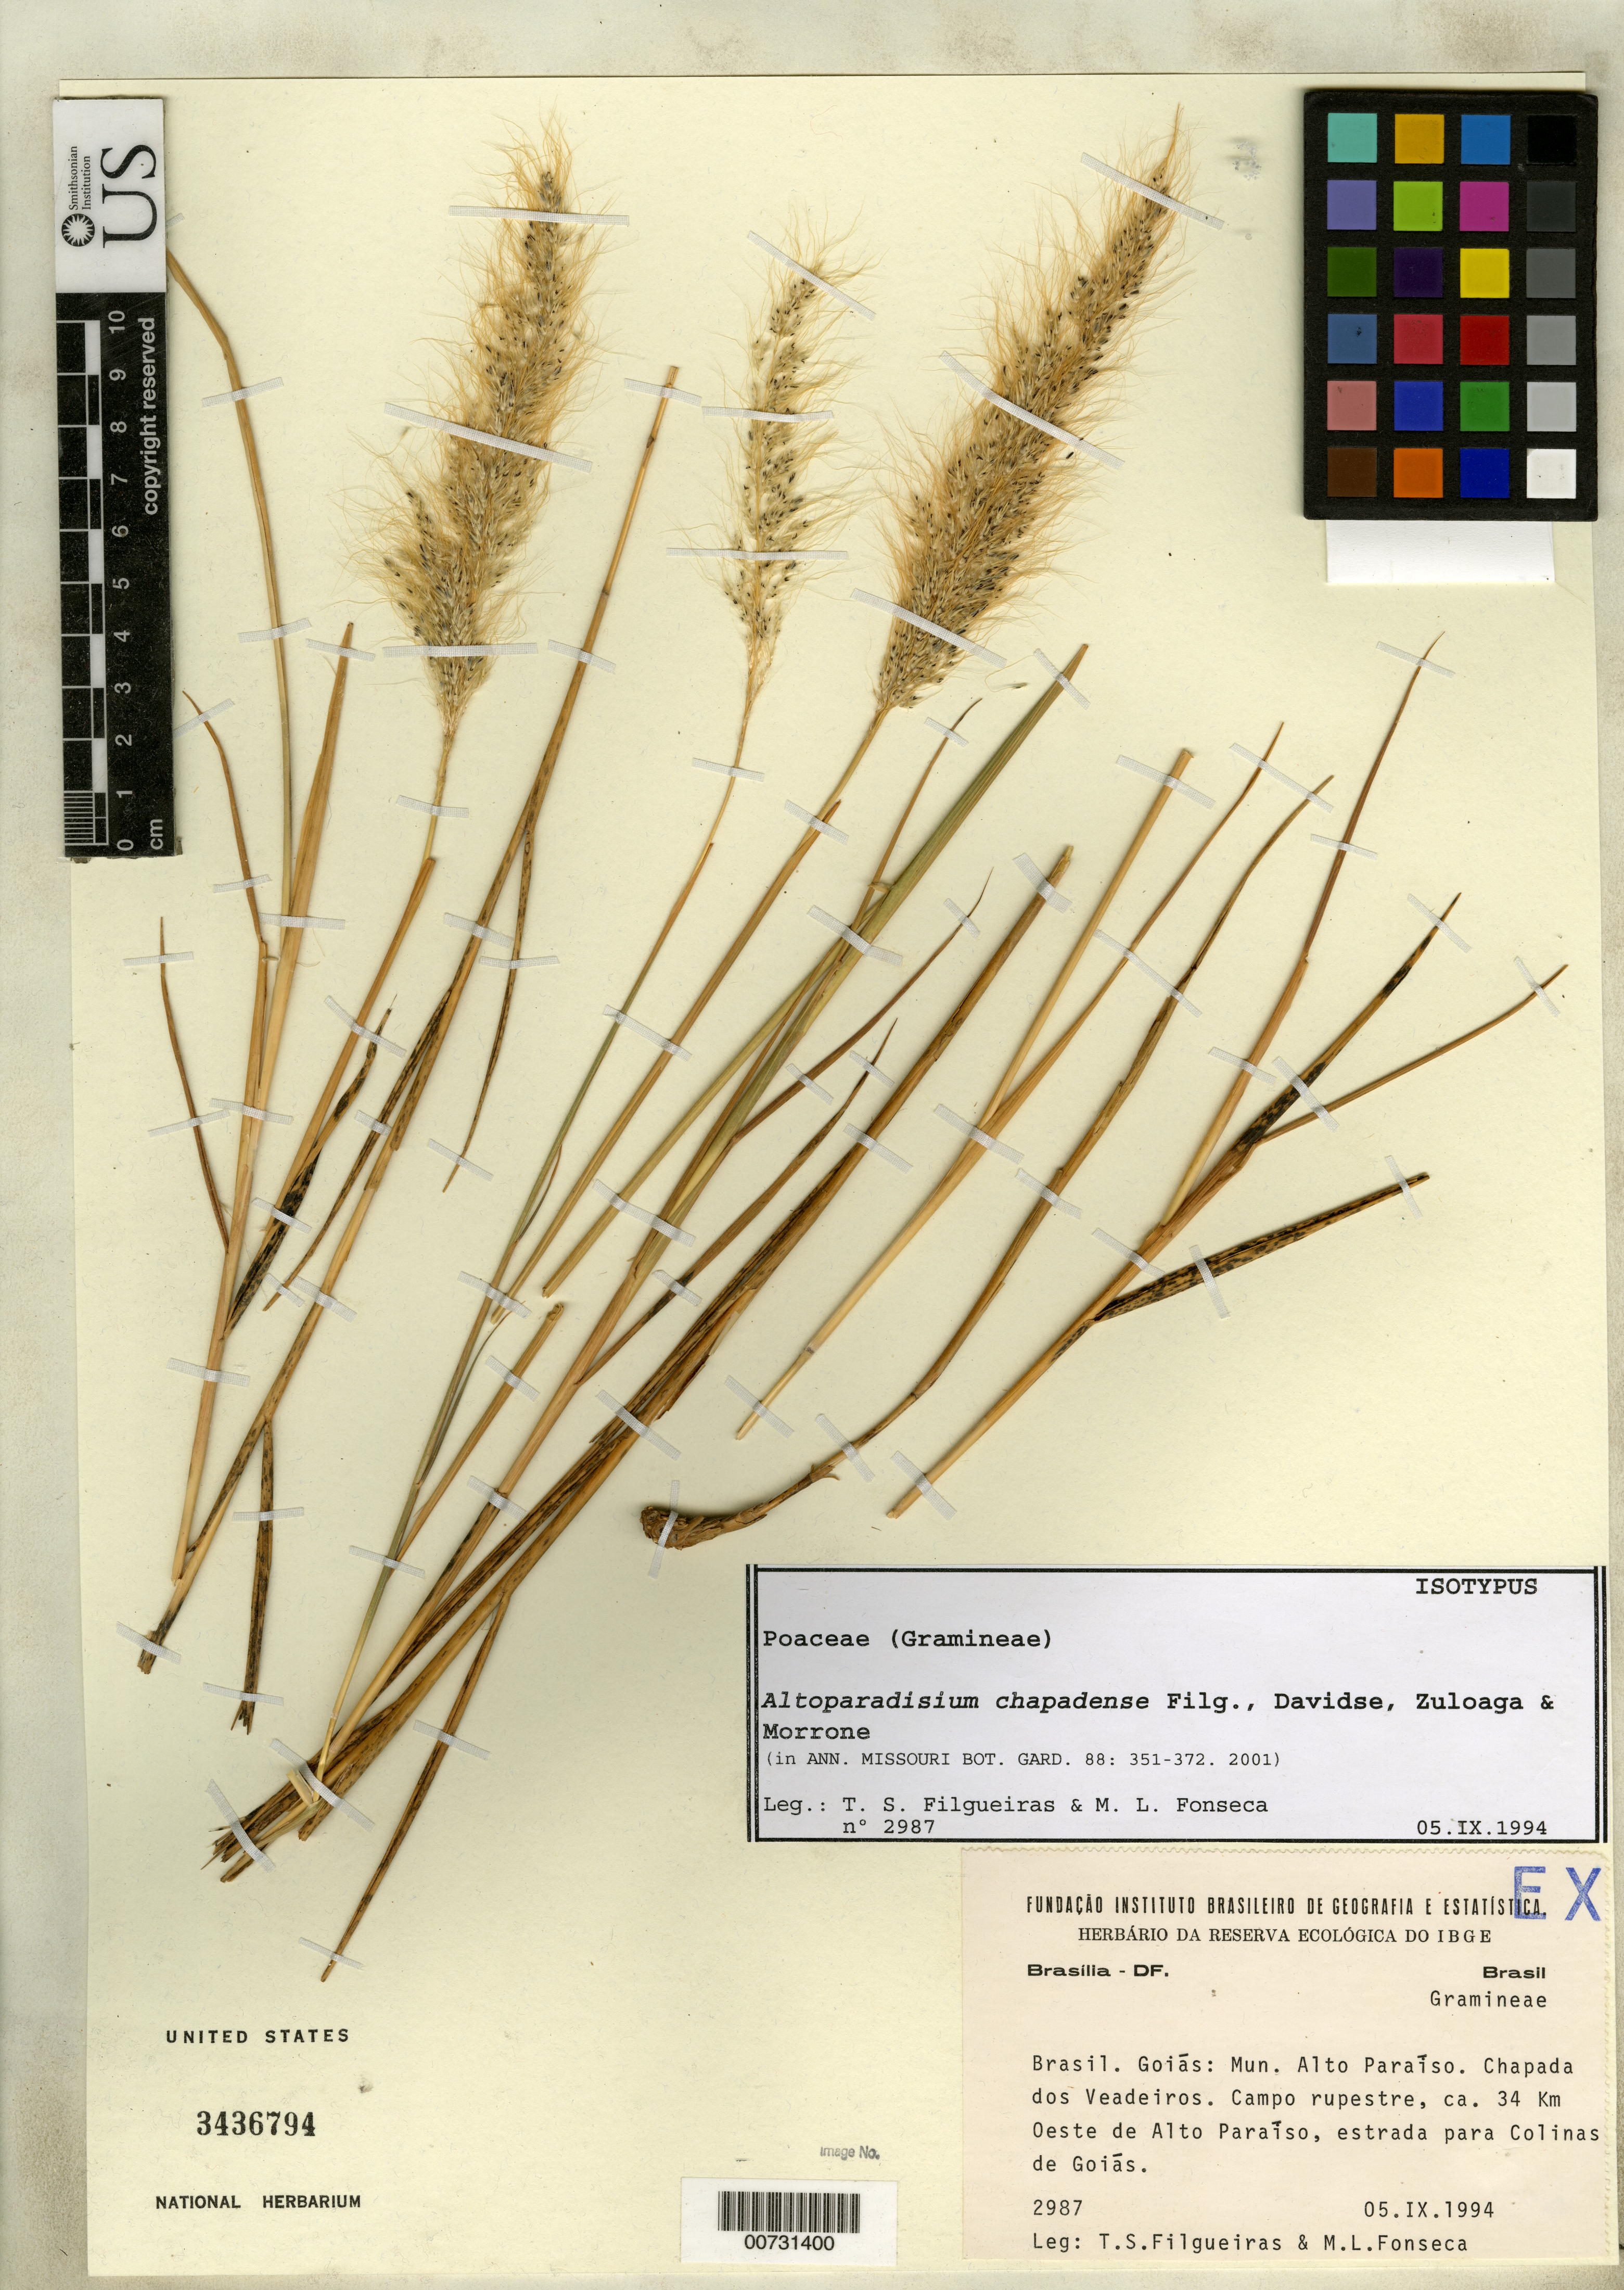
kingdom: Plantae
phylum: Tracheophyta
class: Liliopsida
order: Poales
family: Poaceae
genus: Altoparadisium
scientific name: Altoparadisium chapadense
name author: Filg. & et al.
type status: Isotype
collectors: T. S. Filgueiras & M. Fonseca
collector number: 2987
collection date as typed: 05 Sep 1994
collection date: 1994-09-05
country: Brazil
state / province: Goiás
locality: Goiás: Mun. Alto Paraíso. Chapada dos Veadeiros. Campo rupestre, ca. 34 km Oeste de Alto Paraíso, estrada para Colinas de Goiás.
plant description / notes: Holotype at IBGE.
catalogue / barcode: US 3436794